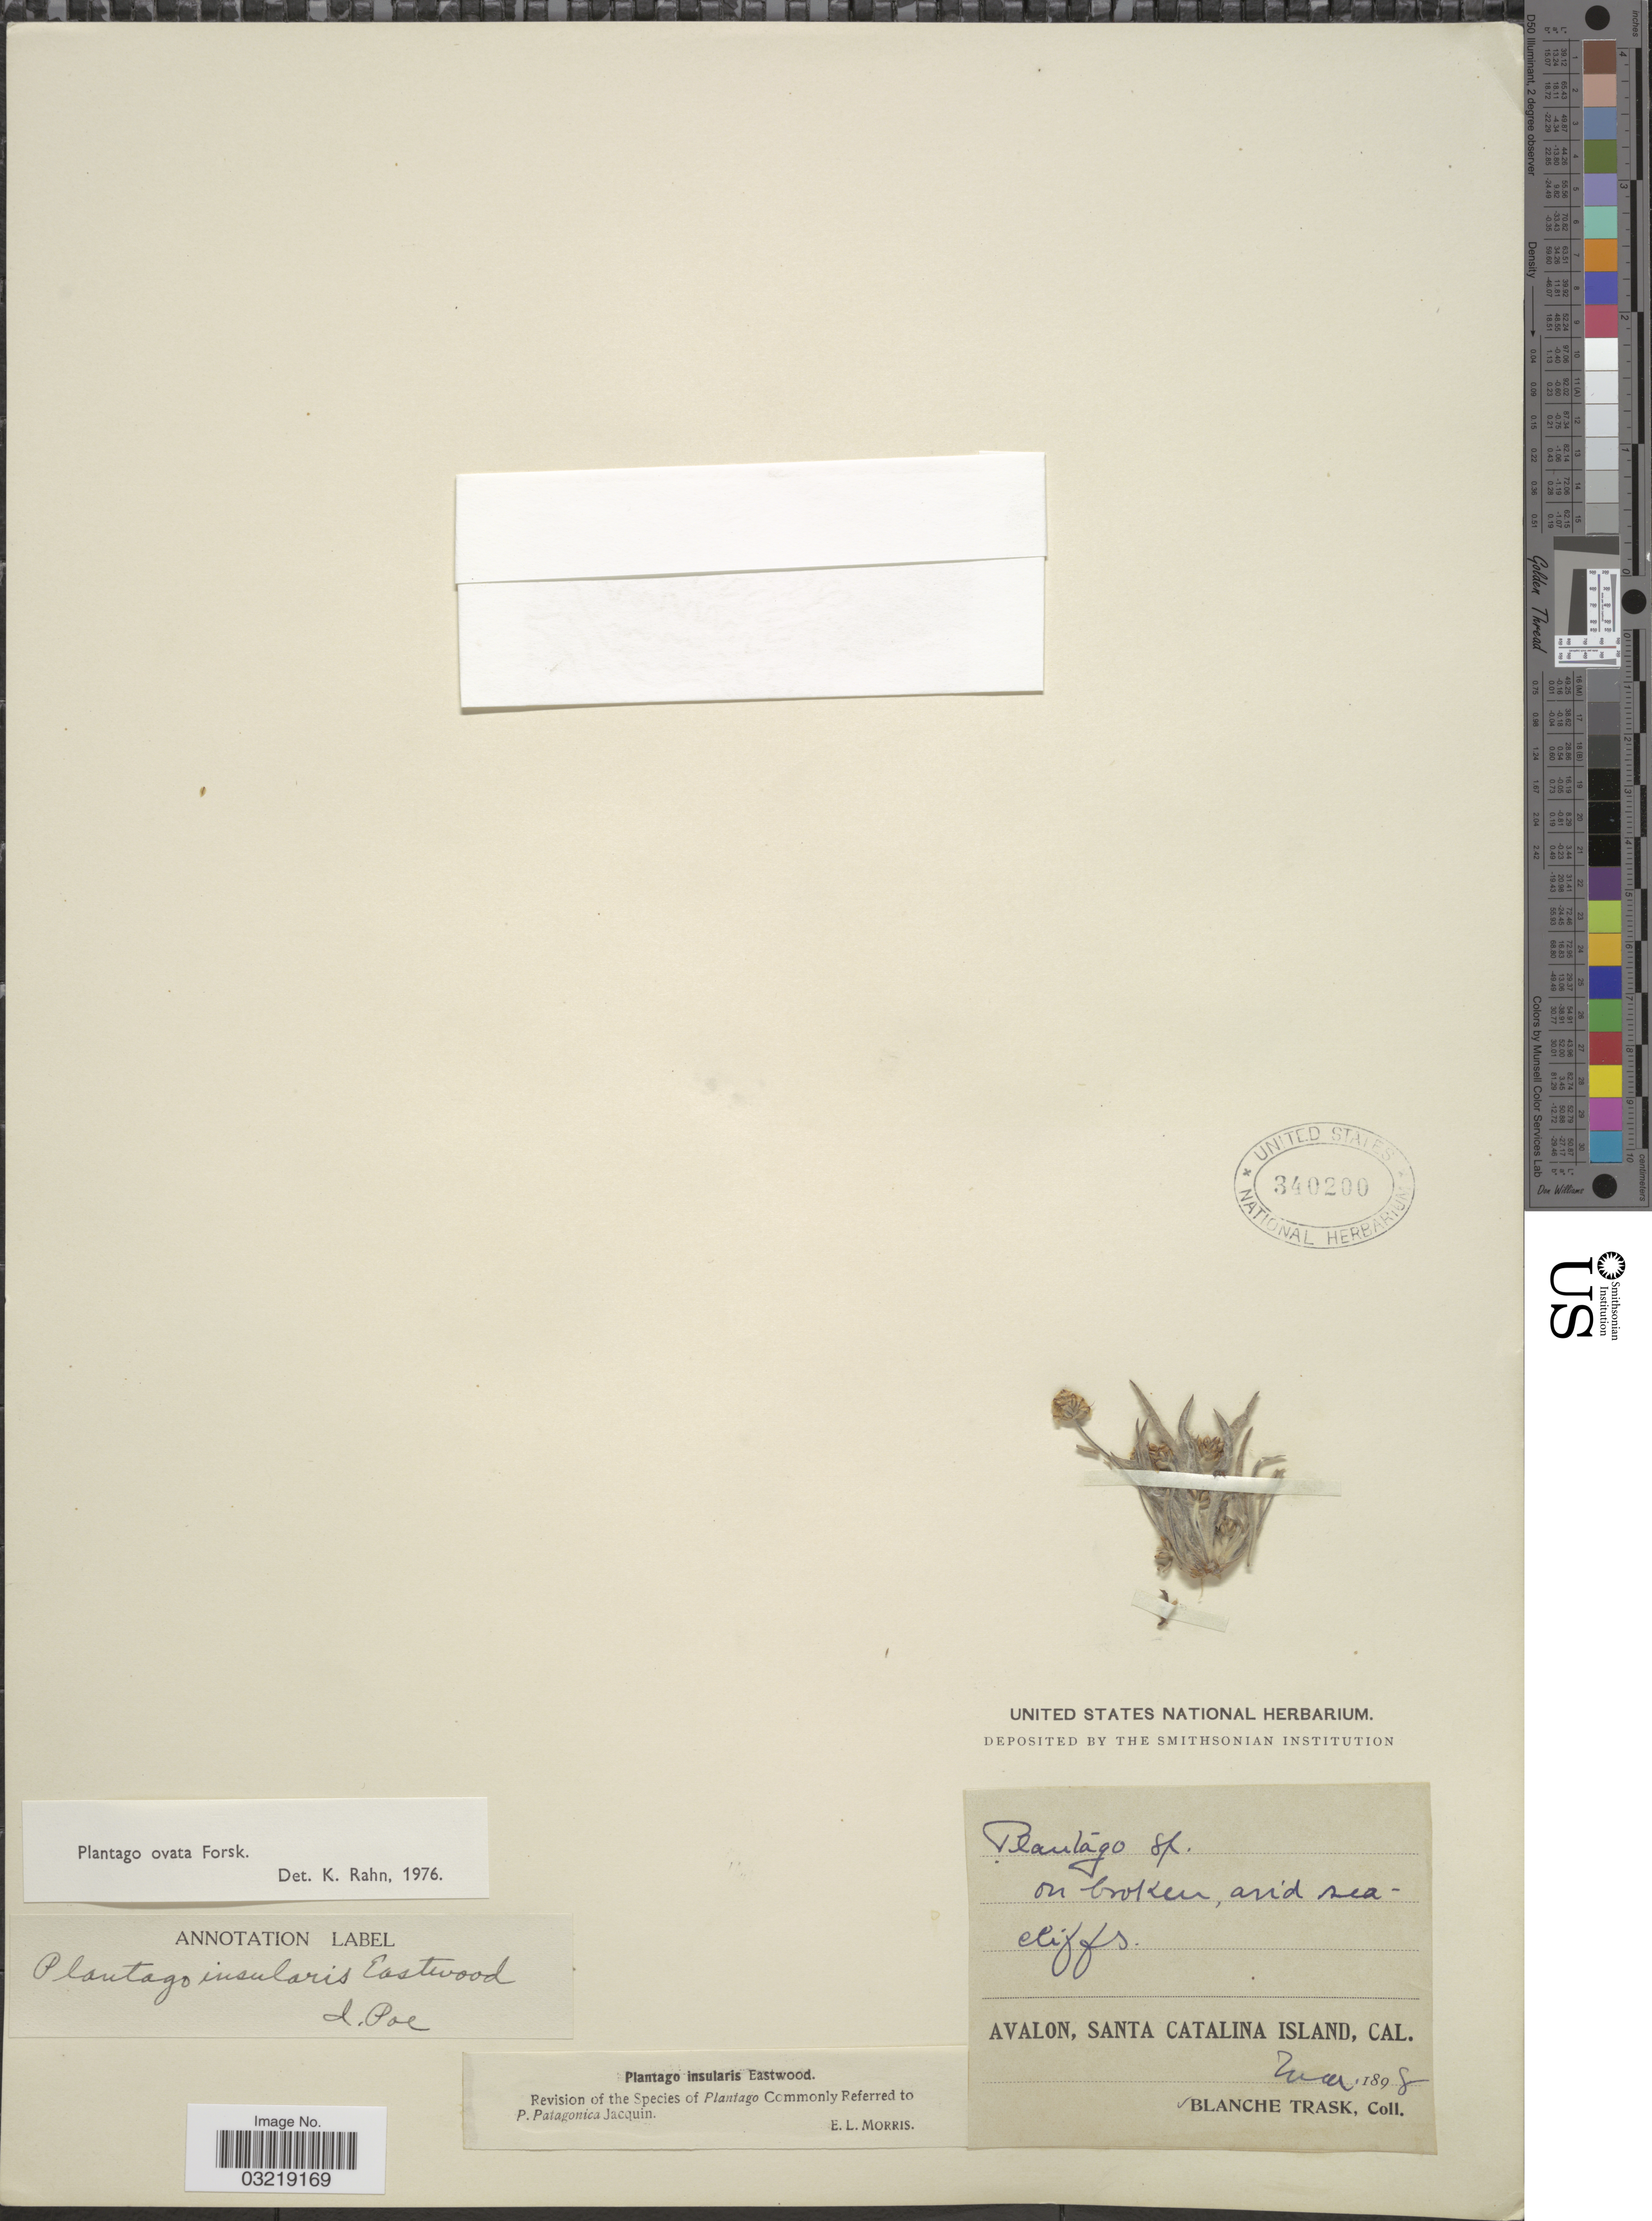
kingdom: Plantae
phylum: Tracheophyta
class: Magnoliopsida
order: Lamiales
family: Plantaginaceae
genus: Plantago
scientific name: Plantago ovata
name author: Forssk.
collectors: B. Trask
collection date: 1898-03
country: United States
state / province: California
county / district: Los Angeles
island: Santa Catalina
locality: Avalon, Santa Catalina Island.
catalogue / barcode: US 340200